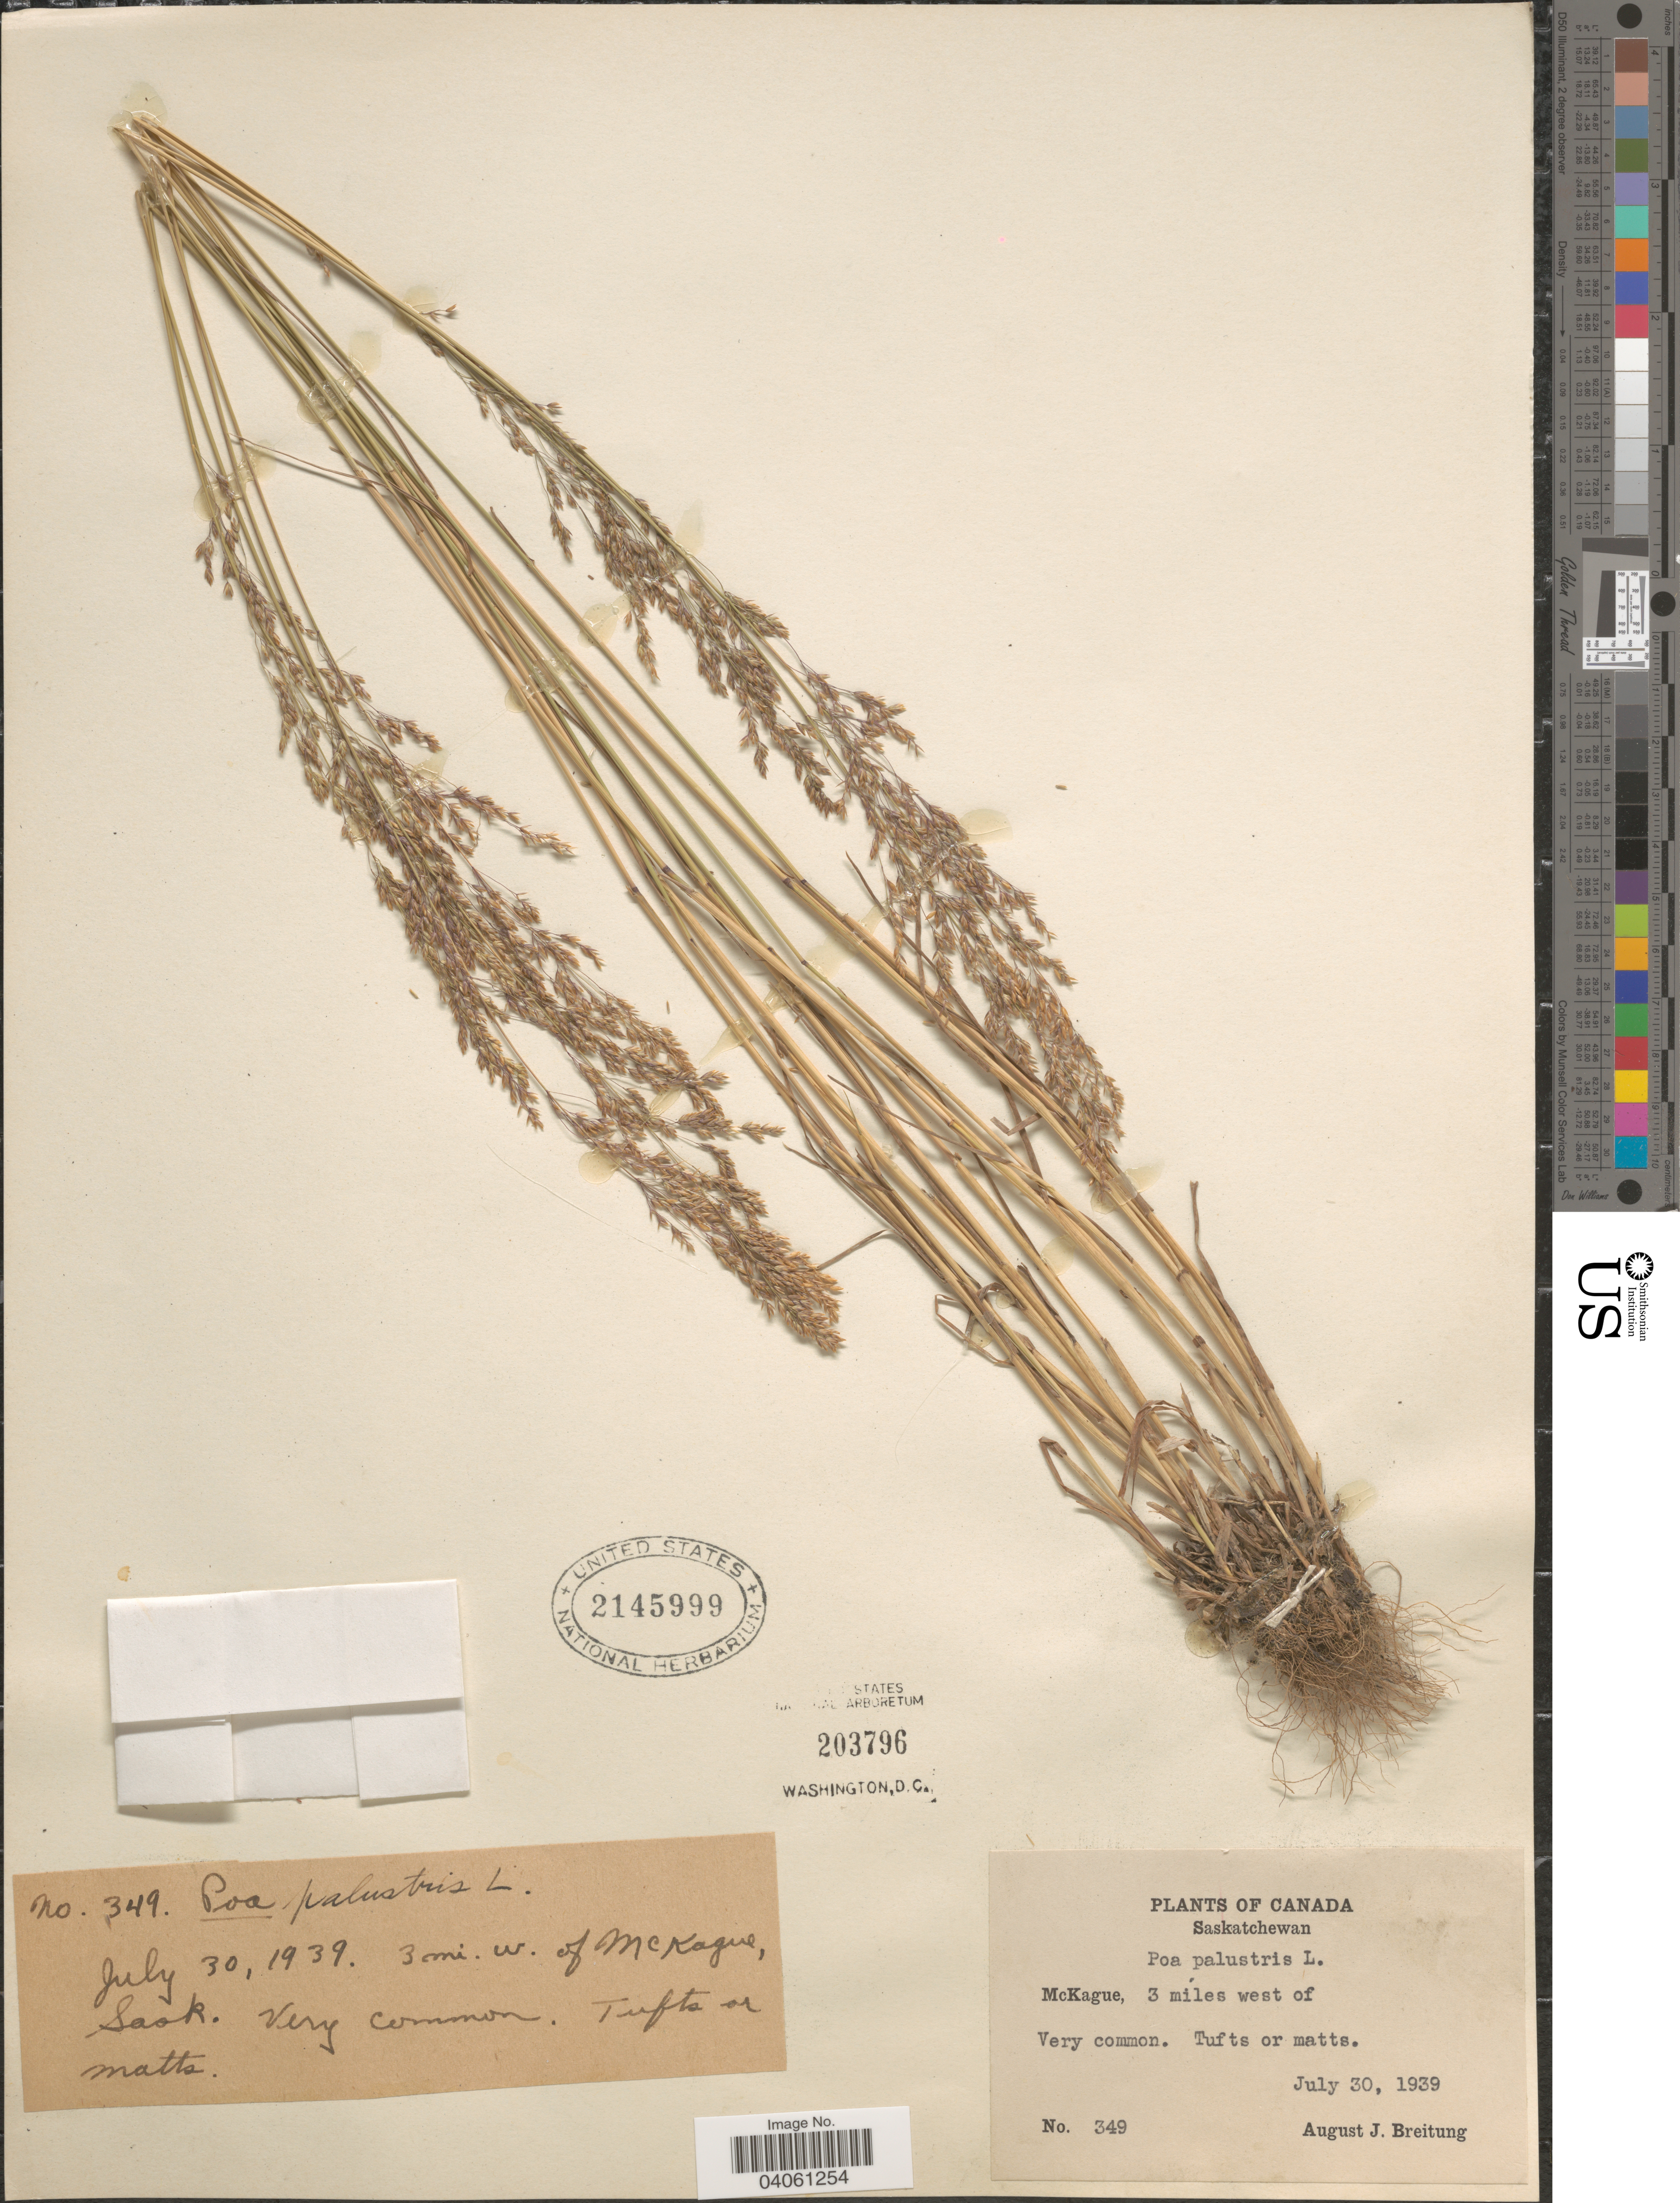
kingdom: Plantae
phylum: Tracheophyta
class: Liliopsida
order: Poales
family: Poaceae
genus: Poa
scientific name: Poa palustris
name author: L.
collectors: A. Breitung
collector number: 349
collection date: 1939-07-30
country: Canada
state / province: Saskatchewan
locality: McKague, 3 miles west of. Tufts or matts.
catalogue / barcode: US 2145999